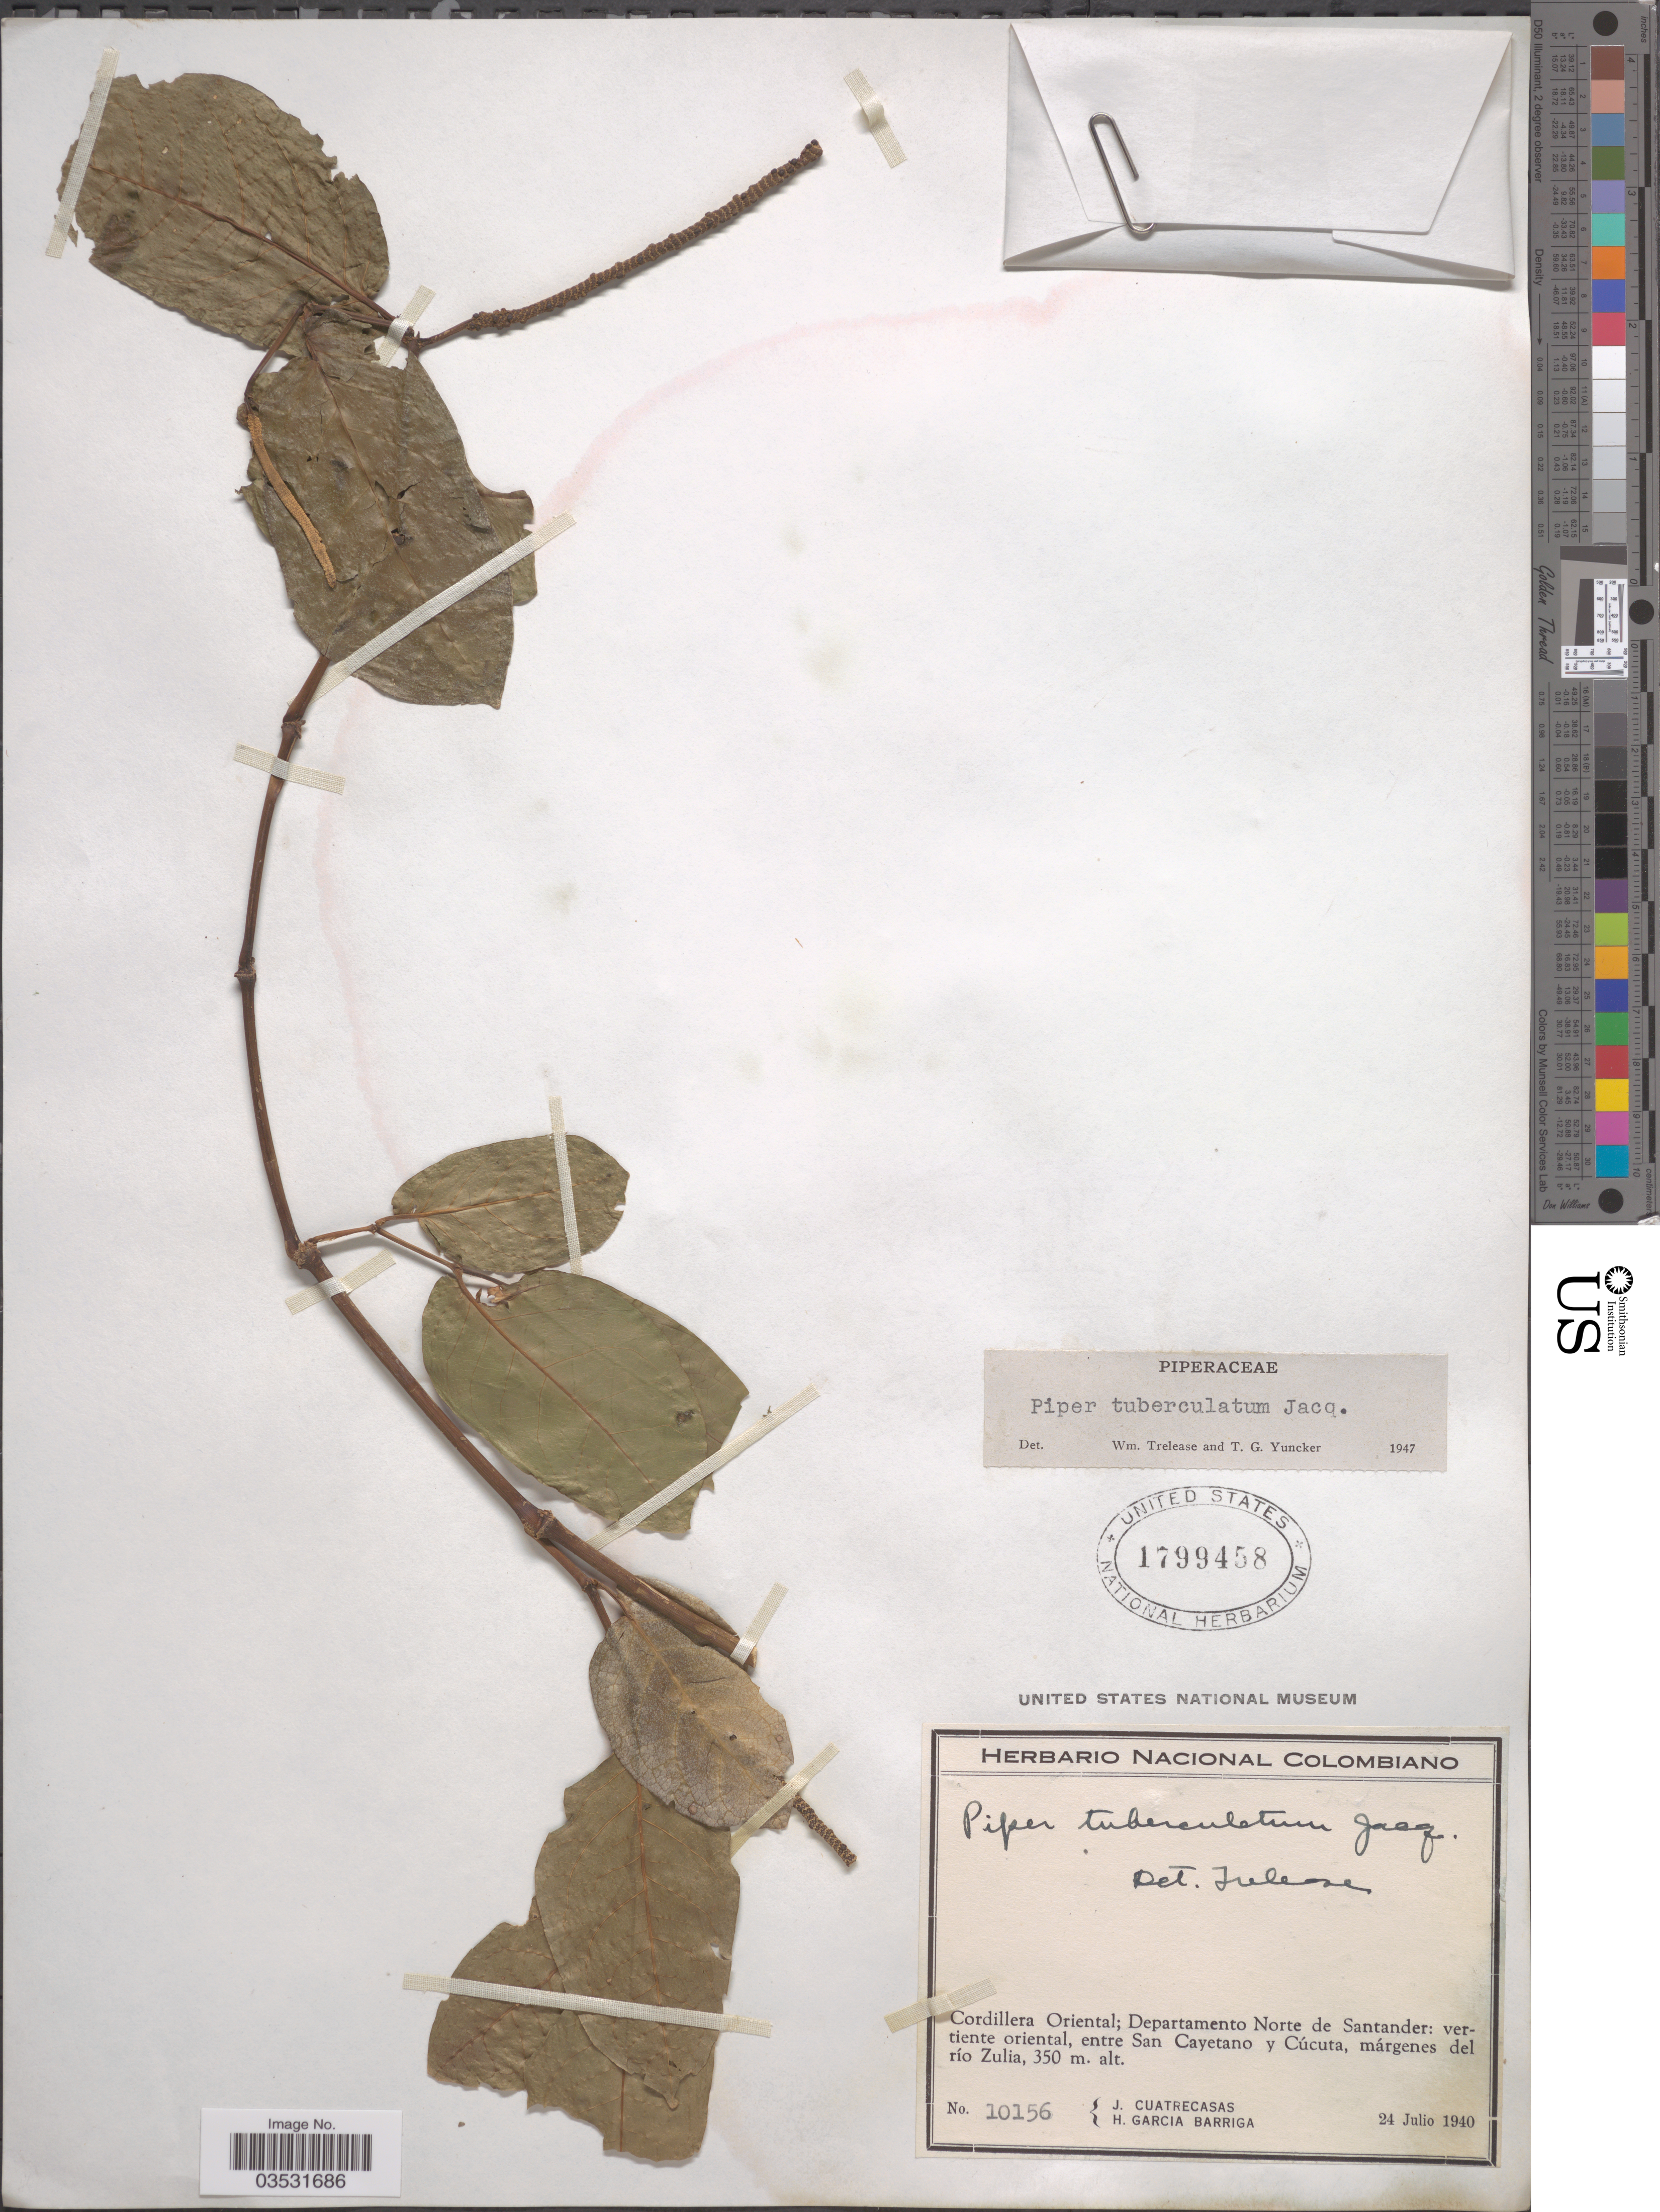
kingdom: Plantae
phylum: Tracheophyta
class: Magnoliopsida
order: Piperales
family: Piperaceae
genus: Piper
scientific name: Piper tuberculatum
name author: Jacq.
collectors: J. Cuatrecasas & H. García Barriga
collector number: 10156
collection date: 1940-07-24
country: Colombia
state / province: Norte de Santander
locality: Cordillera Oriental; Departamento Norte de Santander: vertiente oriental, entre San Cayetano y Cúcuta, márgens del río Zulia.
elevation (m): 350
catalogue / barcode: US 1799458